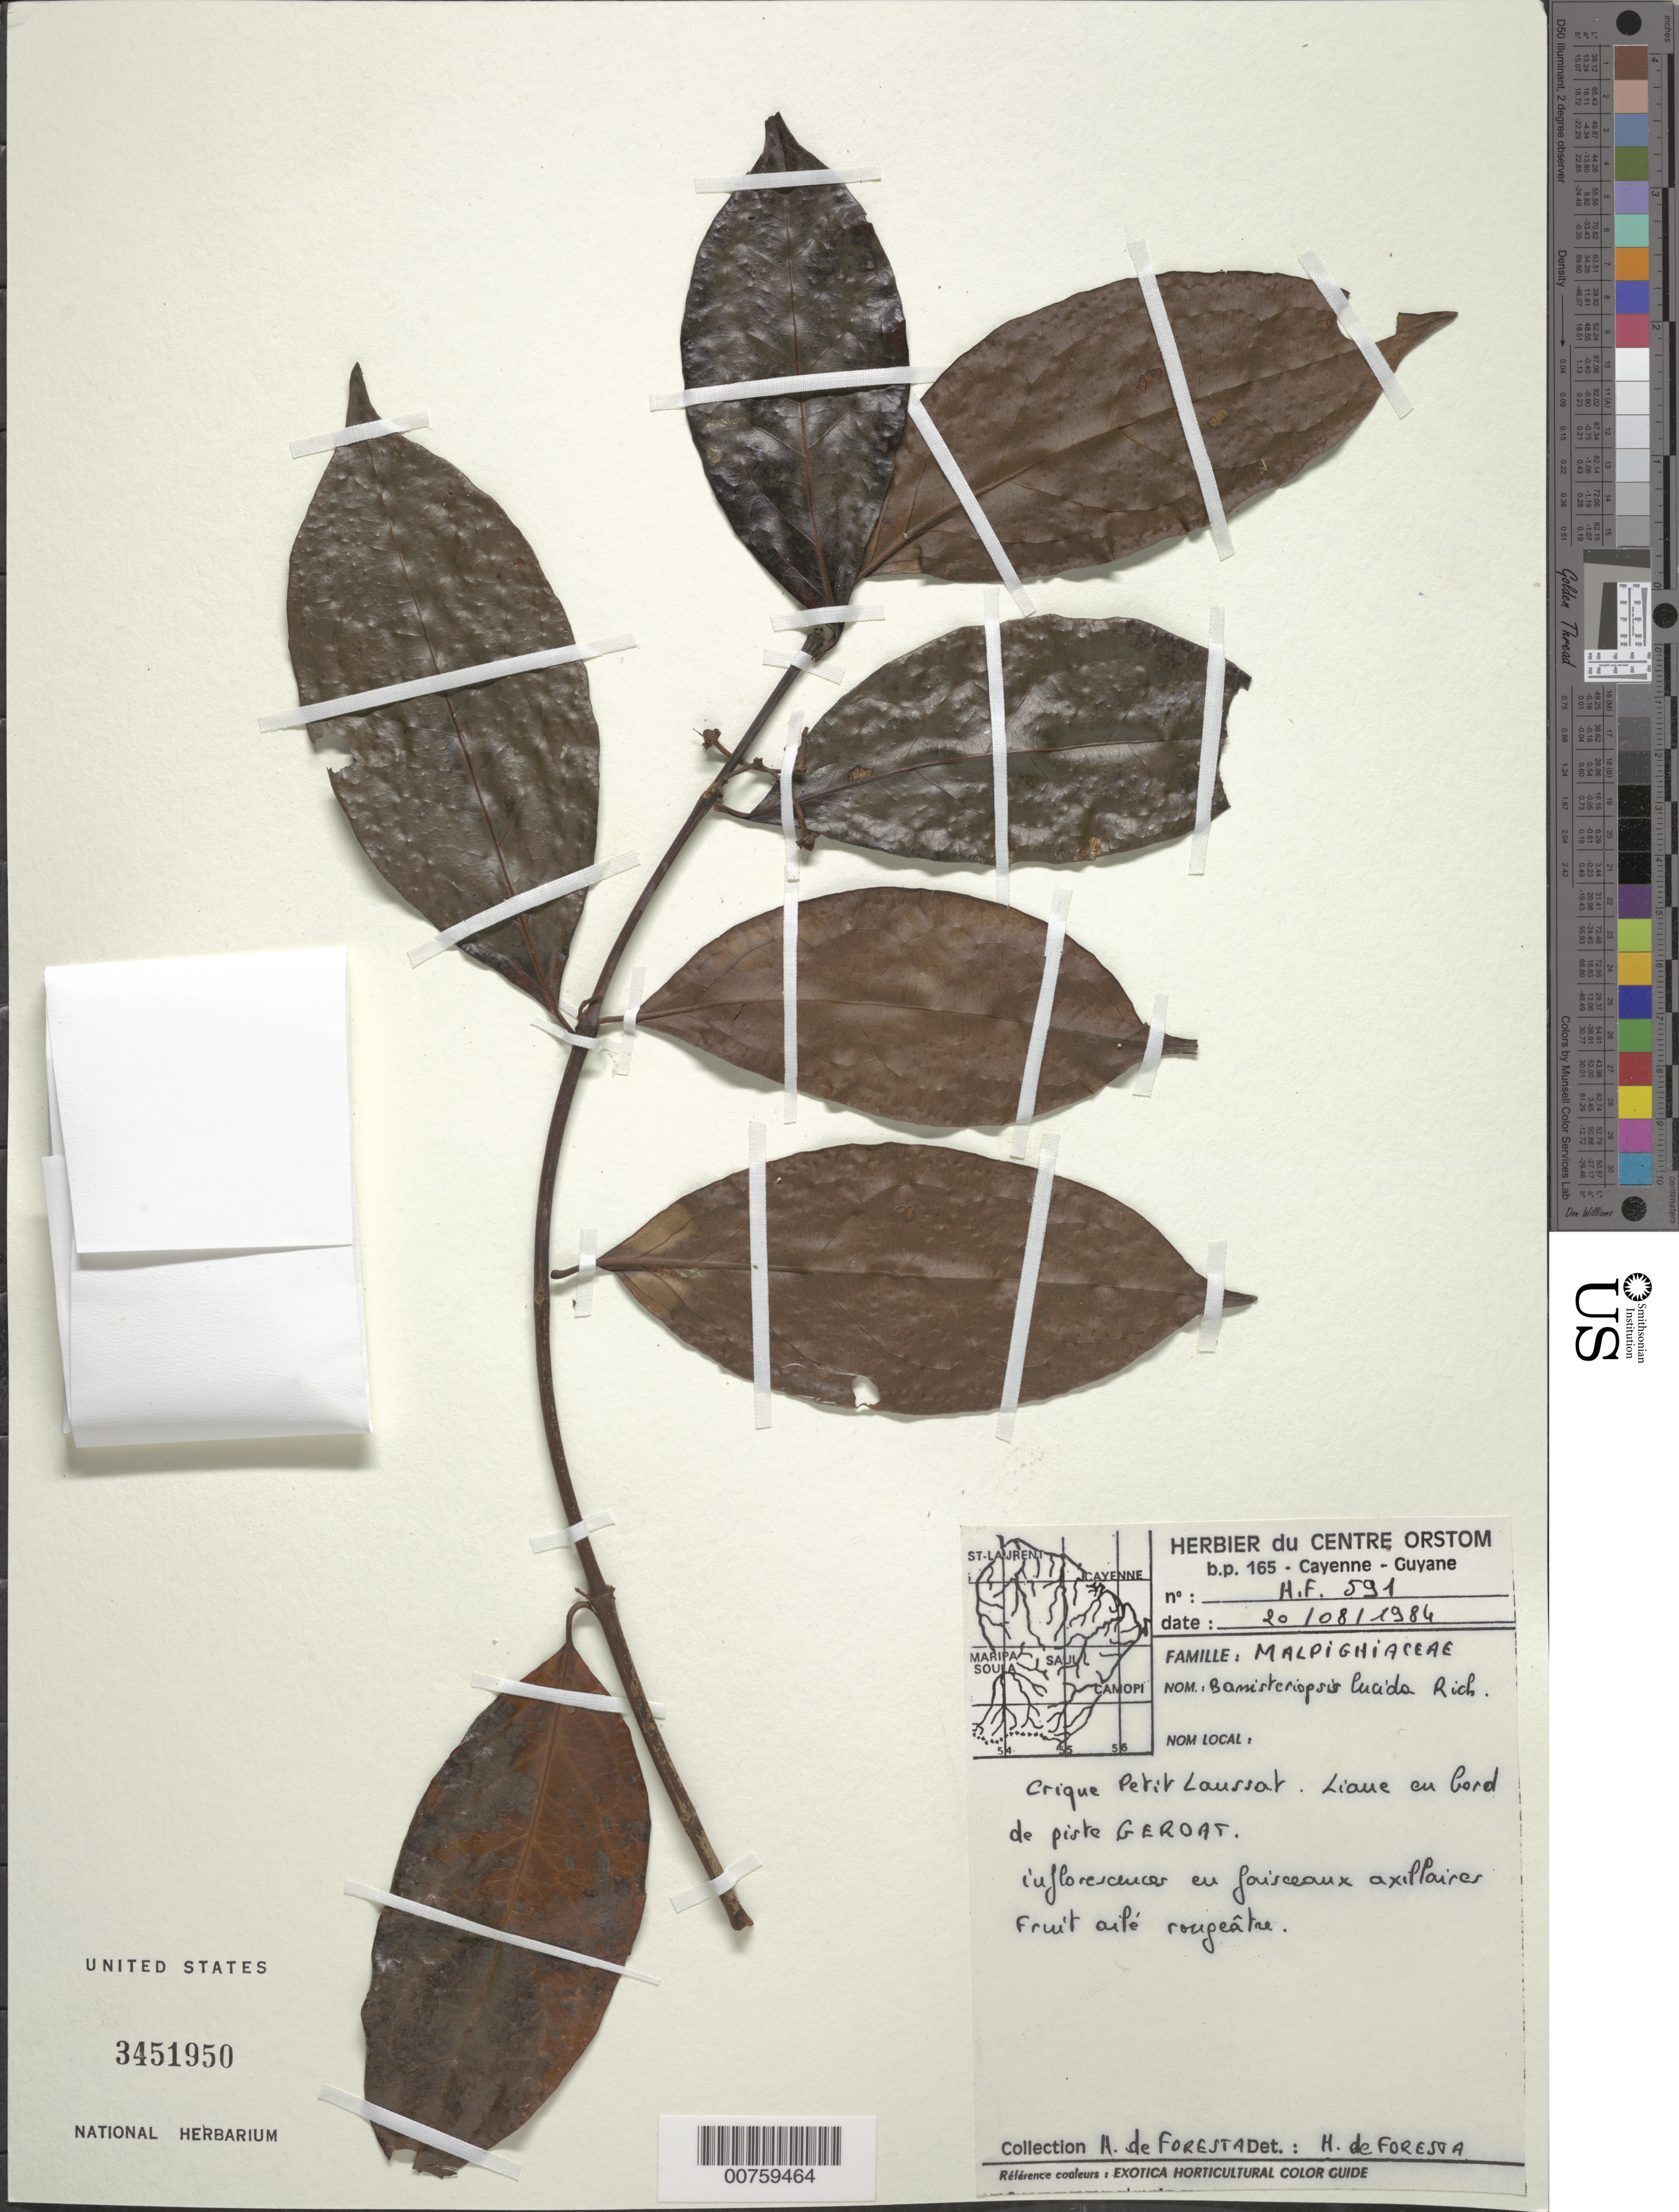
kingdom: Plantae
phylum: Tracheophyta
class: Magnoliopsida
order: Malpighiales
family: Malpighiaceae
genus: Banisteriopsis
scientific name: Banisteriopsis lucida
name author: (Rich.) Small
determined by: de Foresta, H.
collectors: H. de Foresta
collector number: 591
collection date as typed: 20-Aug-84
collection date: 1984-08-20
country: French Guiana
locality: Crique Petit Laussat, bord de piste Geroat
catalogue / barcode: US 3451950